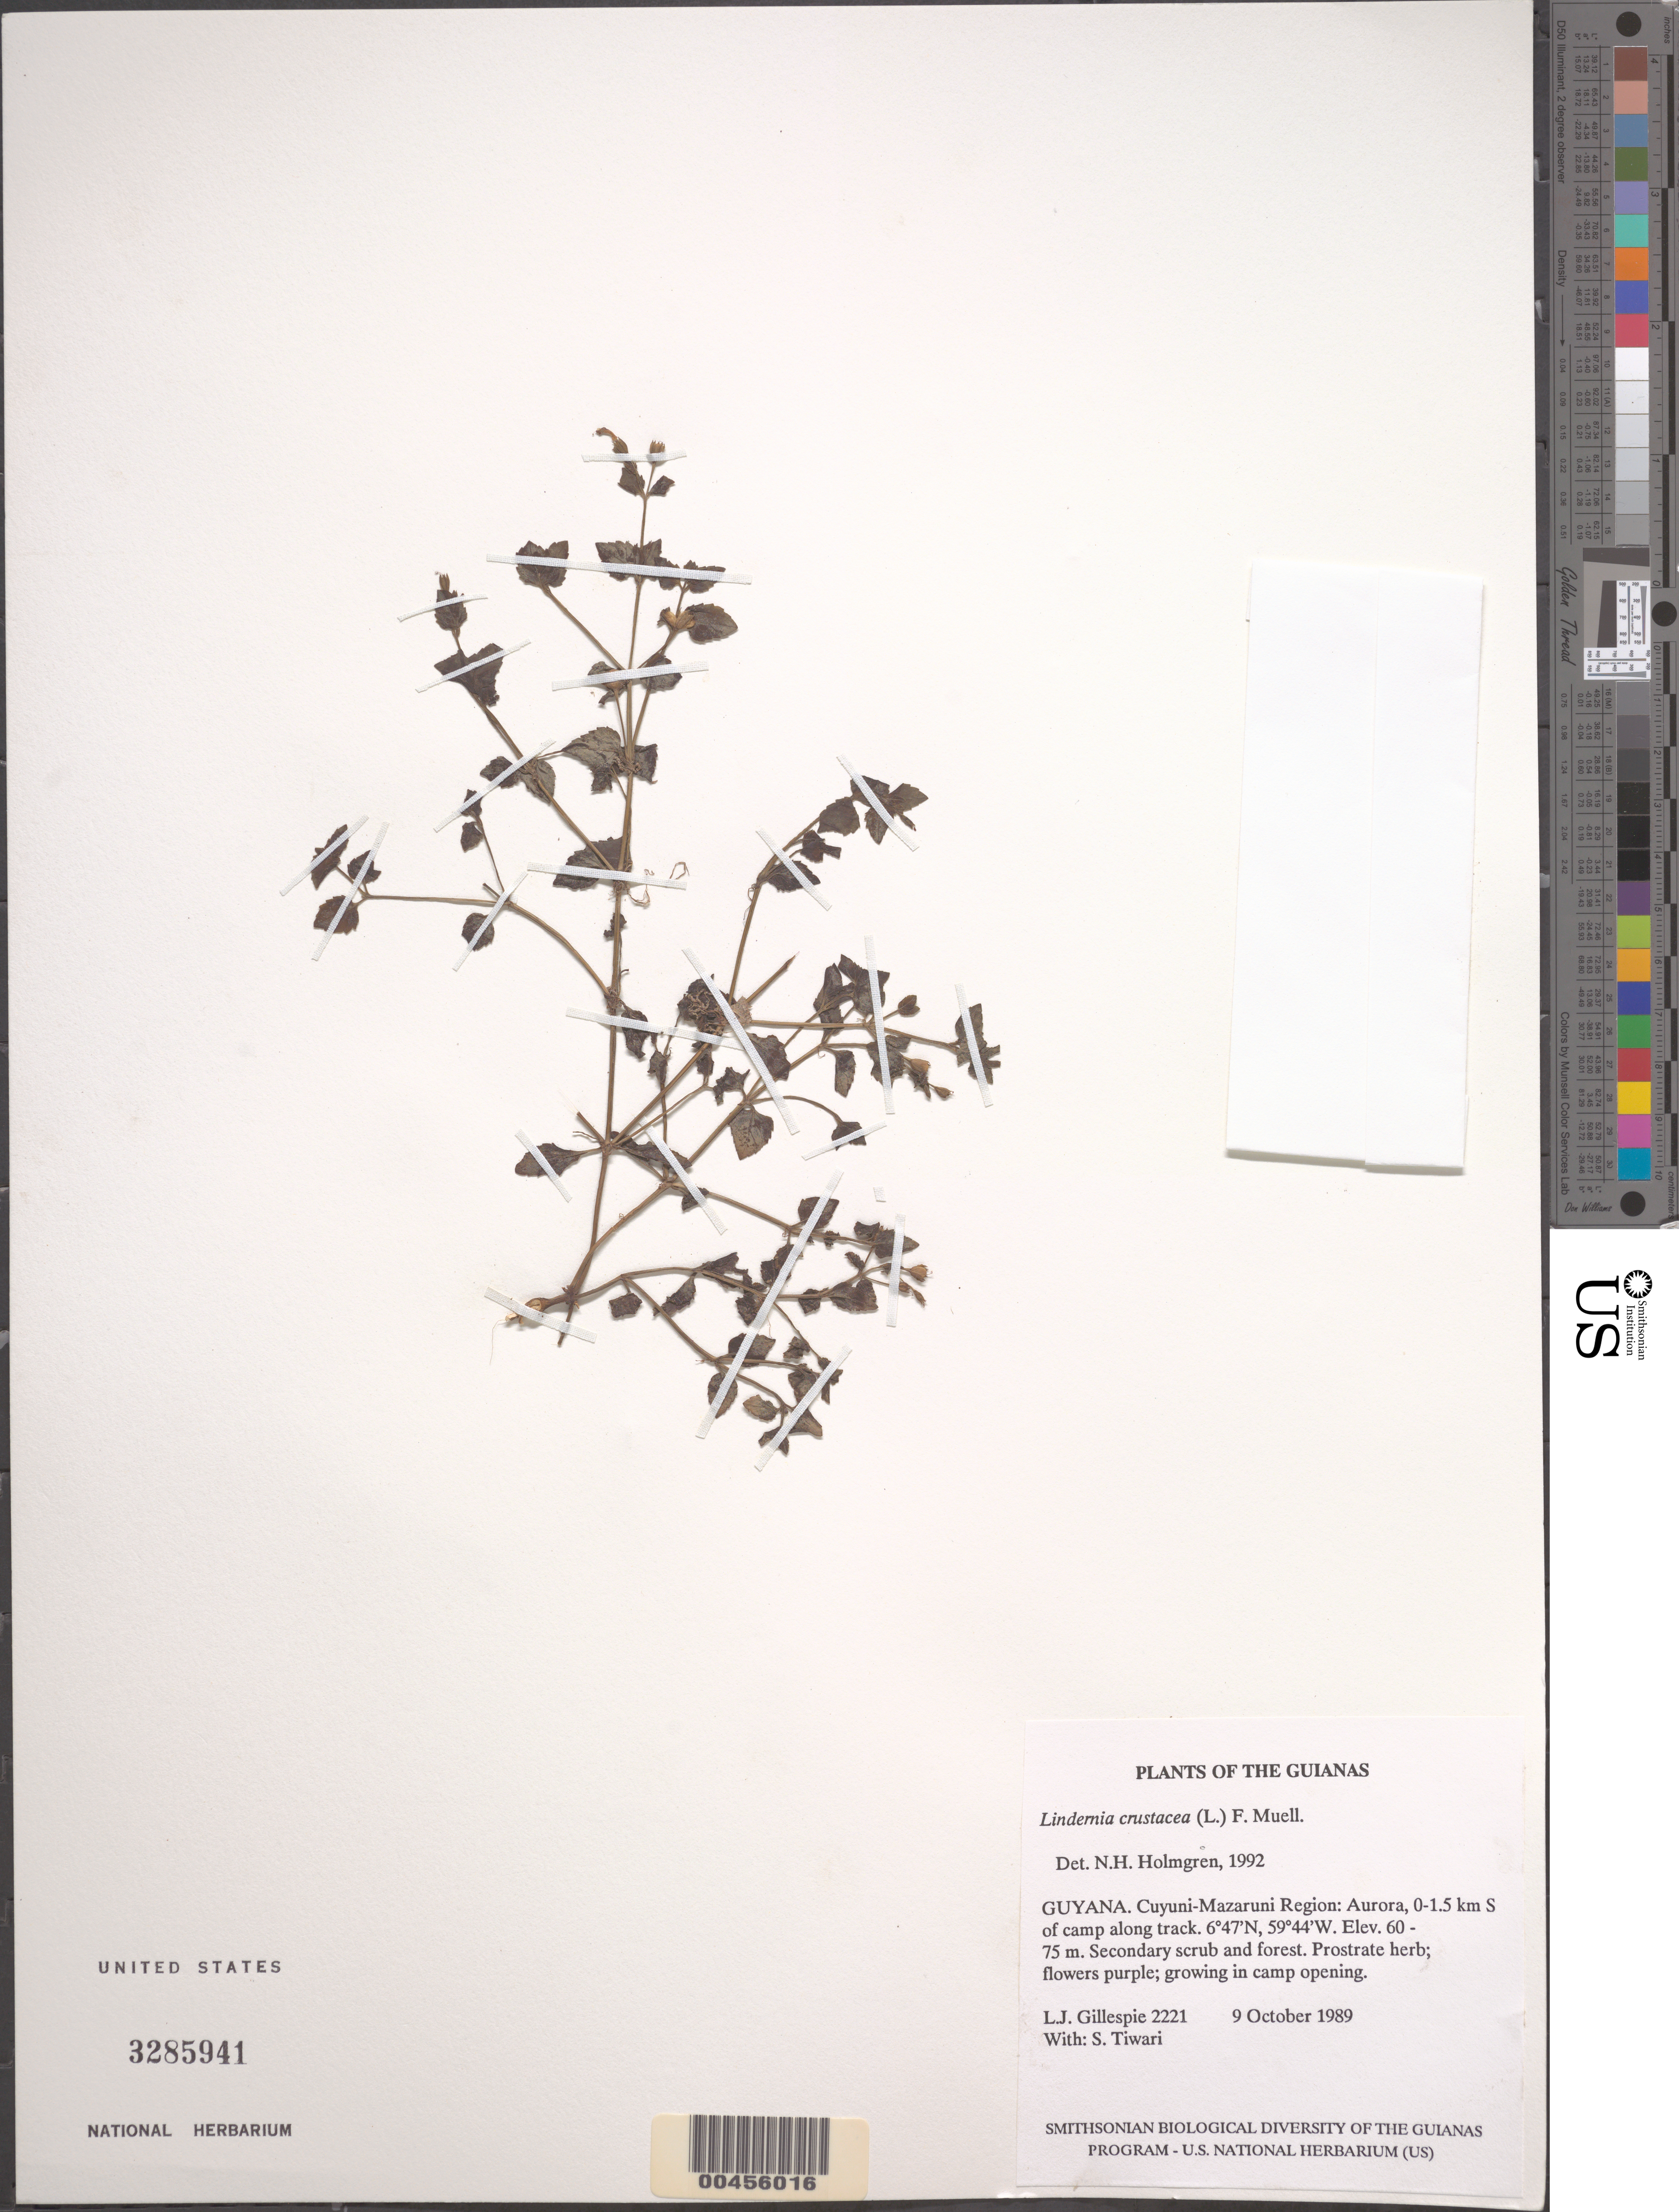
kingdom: Plantae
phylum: Tracheophyta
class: Magnoliopsida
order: Lamiales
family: Linderniaceae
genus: Lindernia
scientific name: Lindernia crustacea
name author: (L.) F. Muell.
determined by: Holmgren, N. H., (NY), New York Botanical Garden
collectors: L. J. Gillespie & S. Tiwari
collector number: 2221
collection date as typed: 9 October 1989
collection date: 1989-10-09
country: Guyana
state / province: Cuyuni-Mazaruni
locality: Aurora, 0-1.5 km S of camp along track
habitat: Secondary scrub and forest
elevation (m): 60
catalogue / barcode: US 3285941